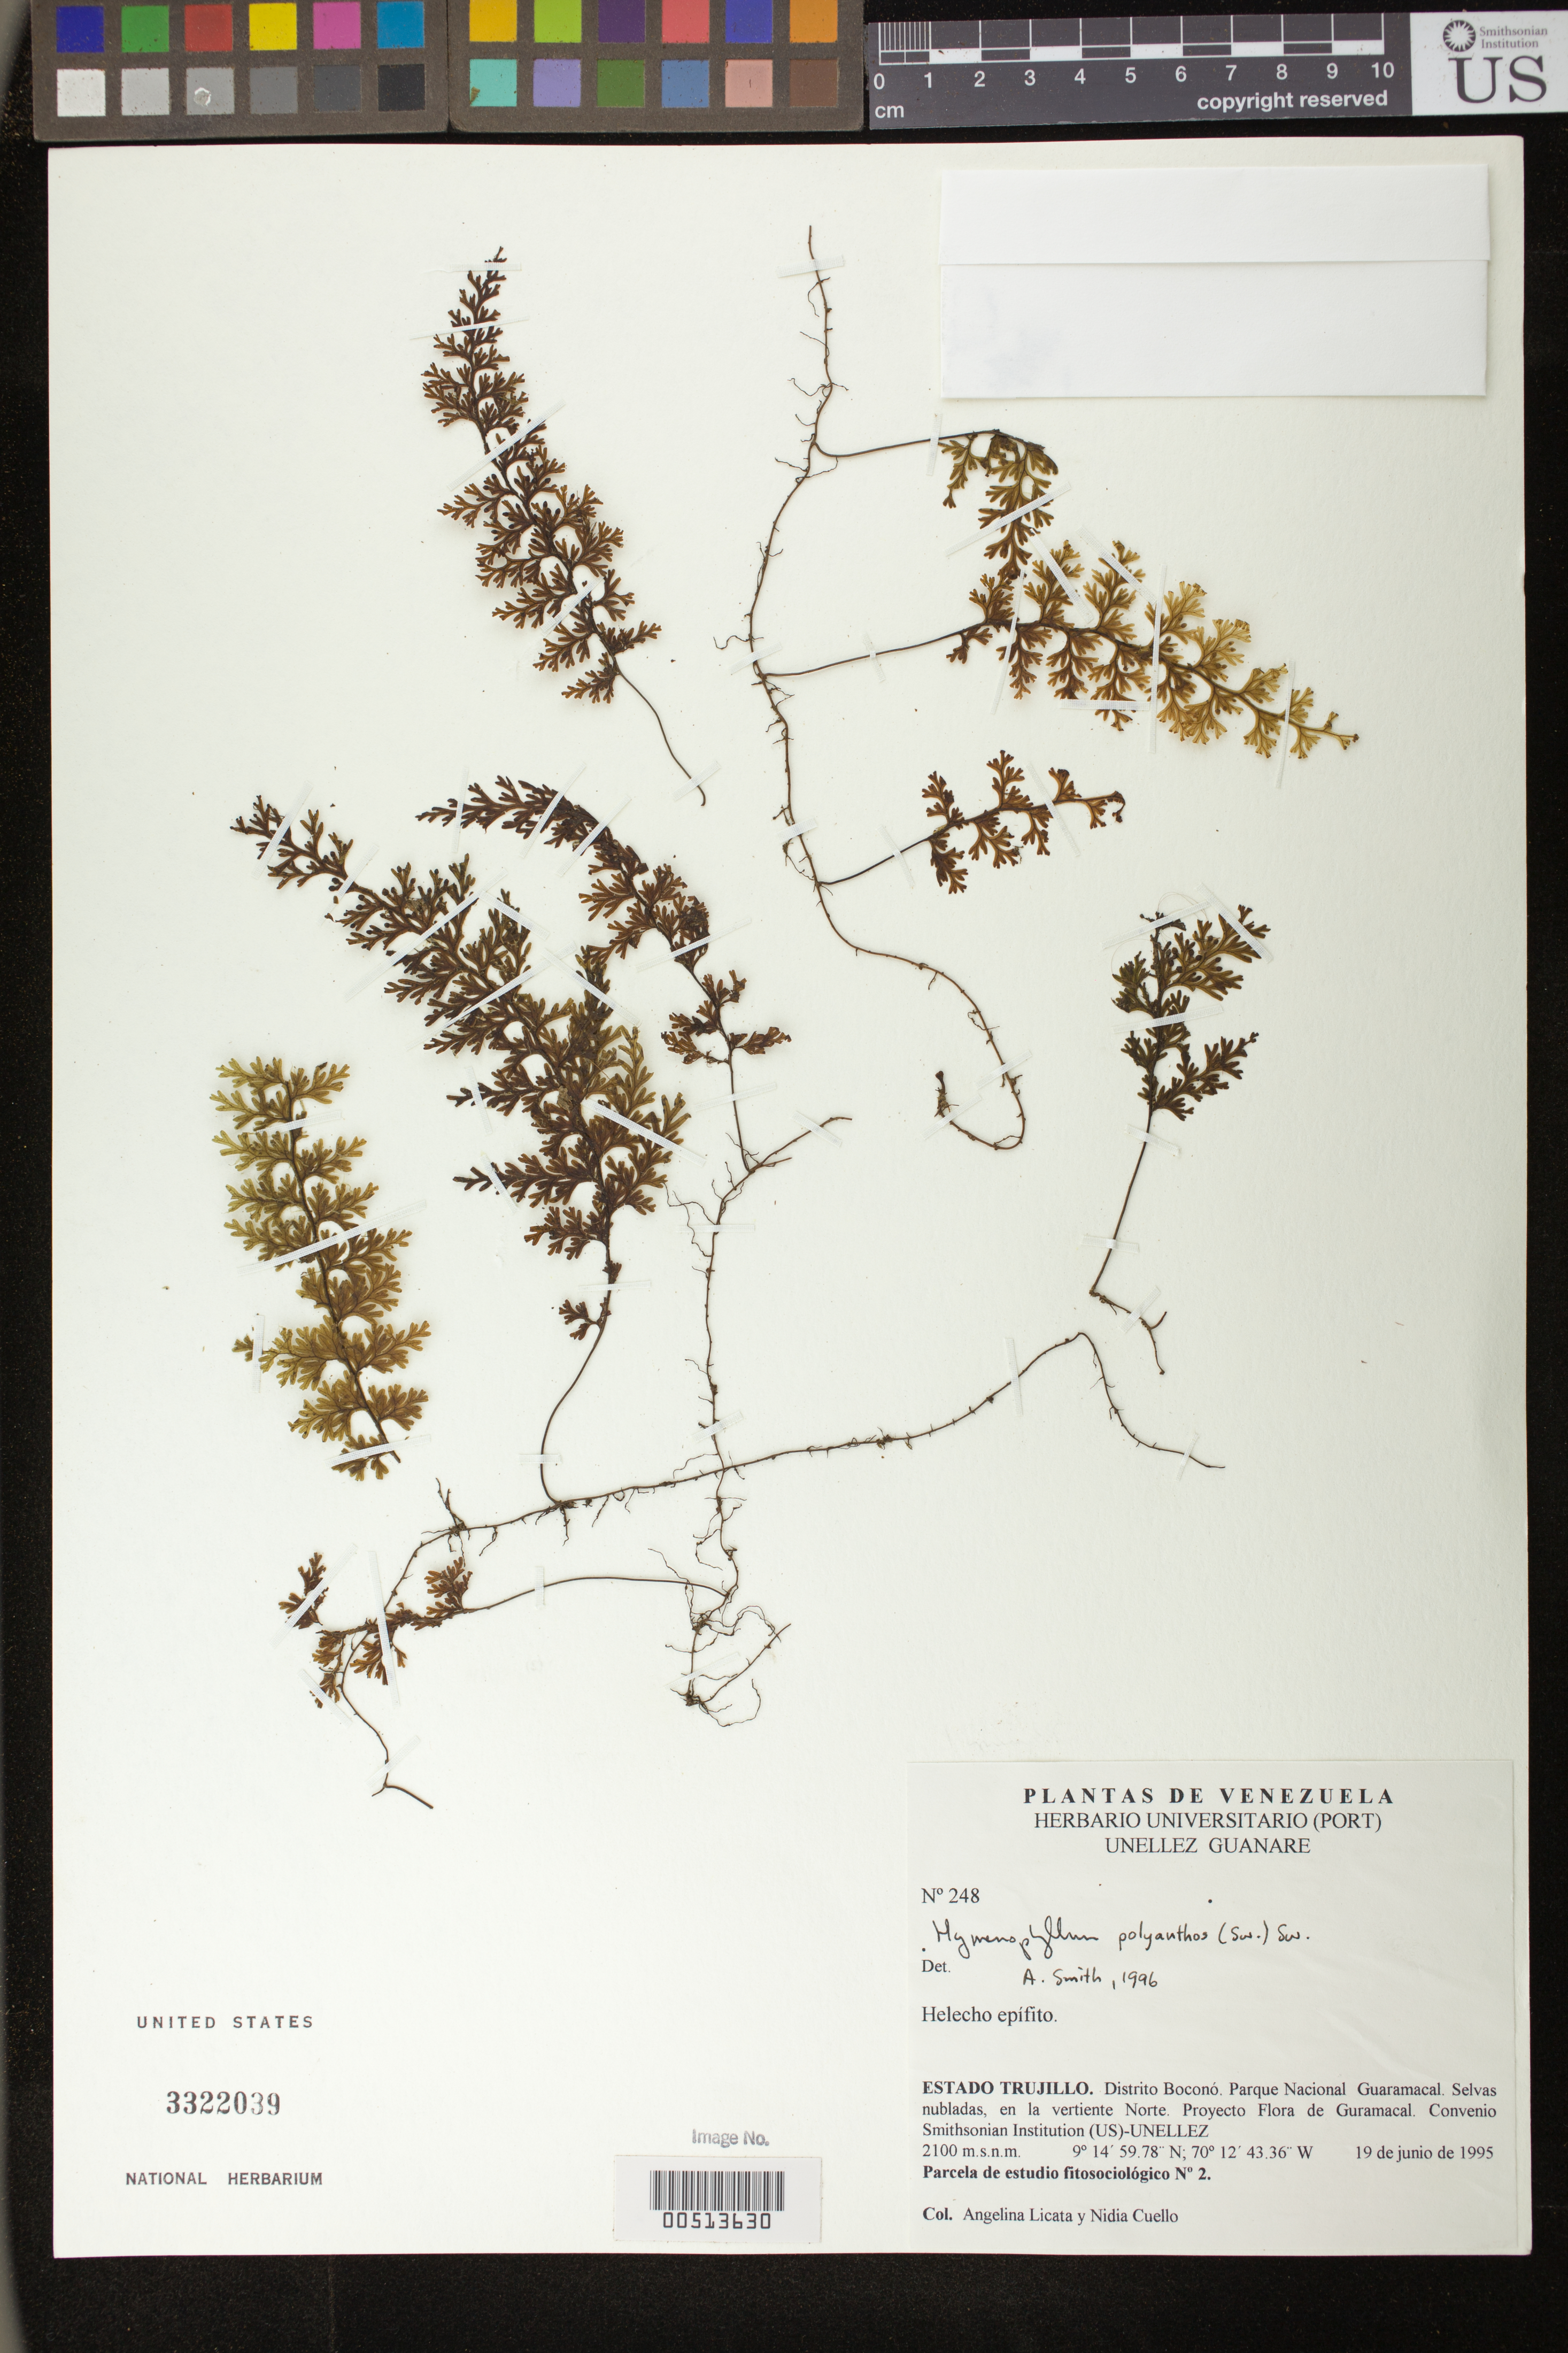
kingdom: Plantae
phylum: Tracheophyta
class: Polypodiopsida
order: Hymenophyllales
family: Hymenophyllaceae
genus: Hymenophyllum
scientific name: Hymenophyllum polyanthos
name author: (Sw.) Sw.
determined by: Smith, A.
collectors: A. Licata & N. L. Cuello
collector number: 248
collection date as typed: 19 Jun 1995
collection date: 1995-06-19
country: Venezuela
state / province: Trujillo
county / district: Boconó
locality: Parque Nacional Guaramacal, vertiente N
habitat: Selvas nubladas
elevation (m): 2100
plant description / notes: PORT, UC, US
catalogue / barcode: US 3322039